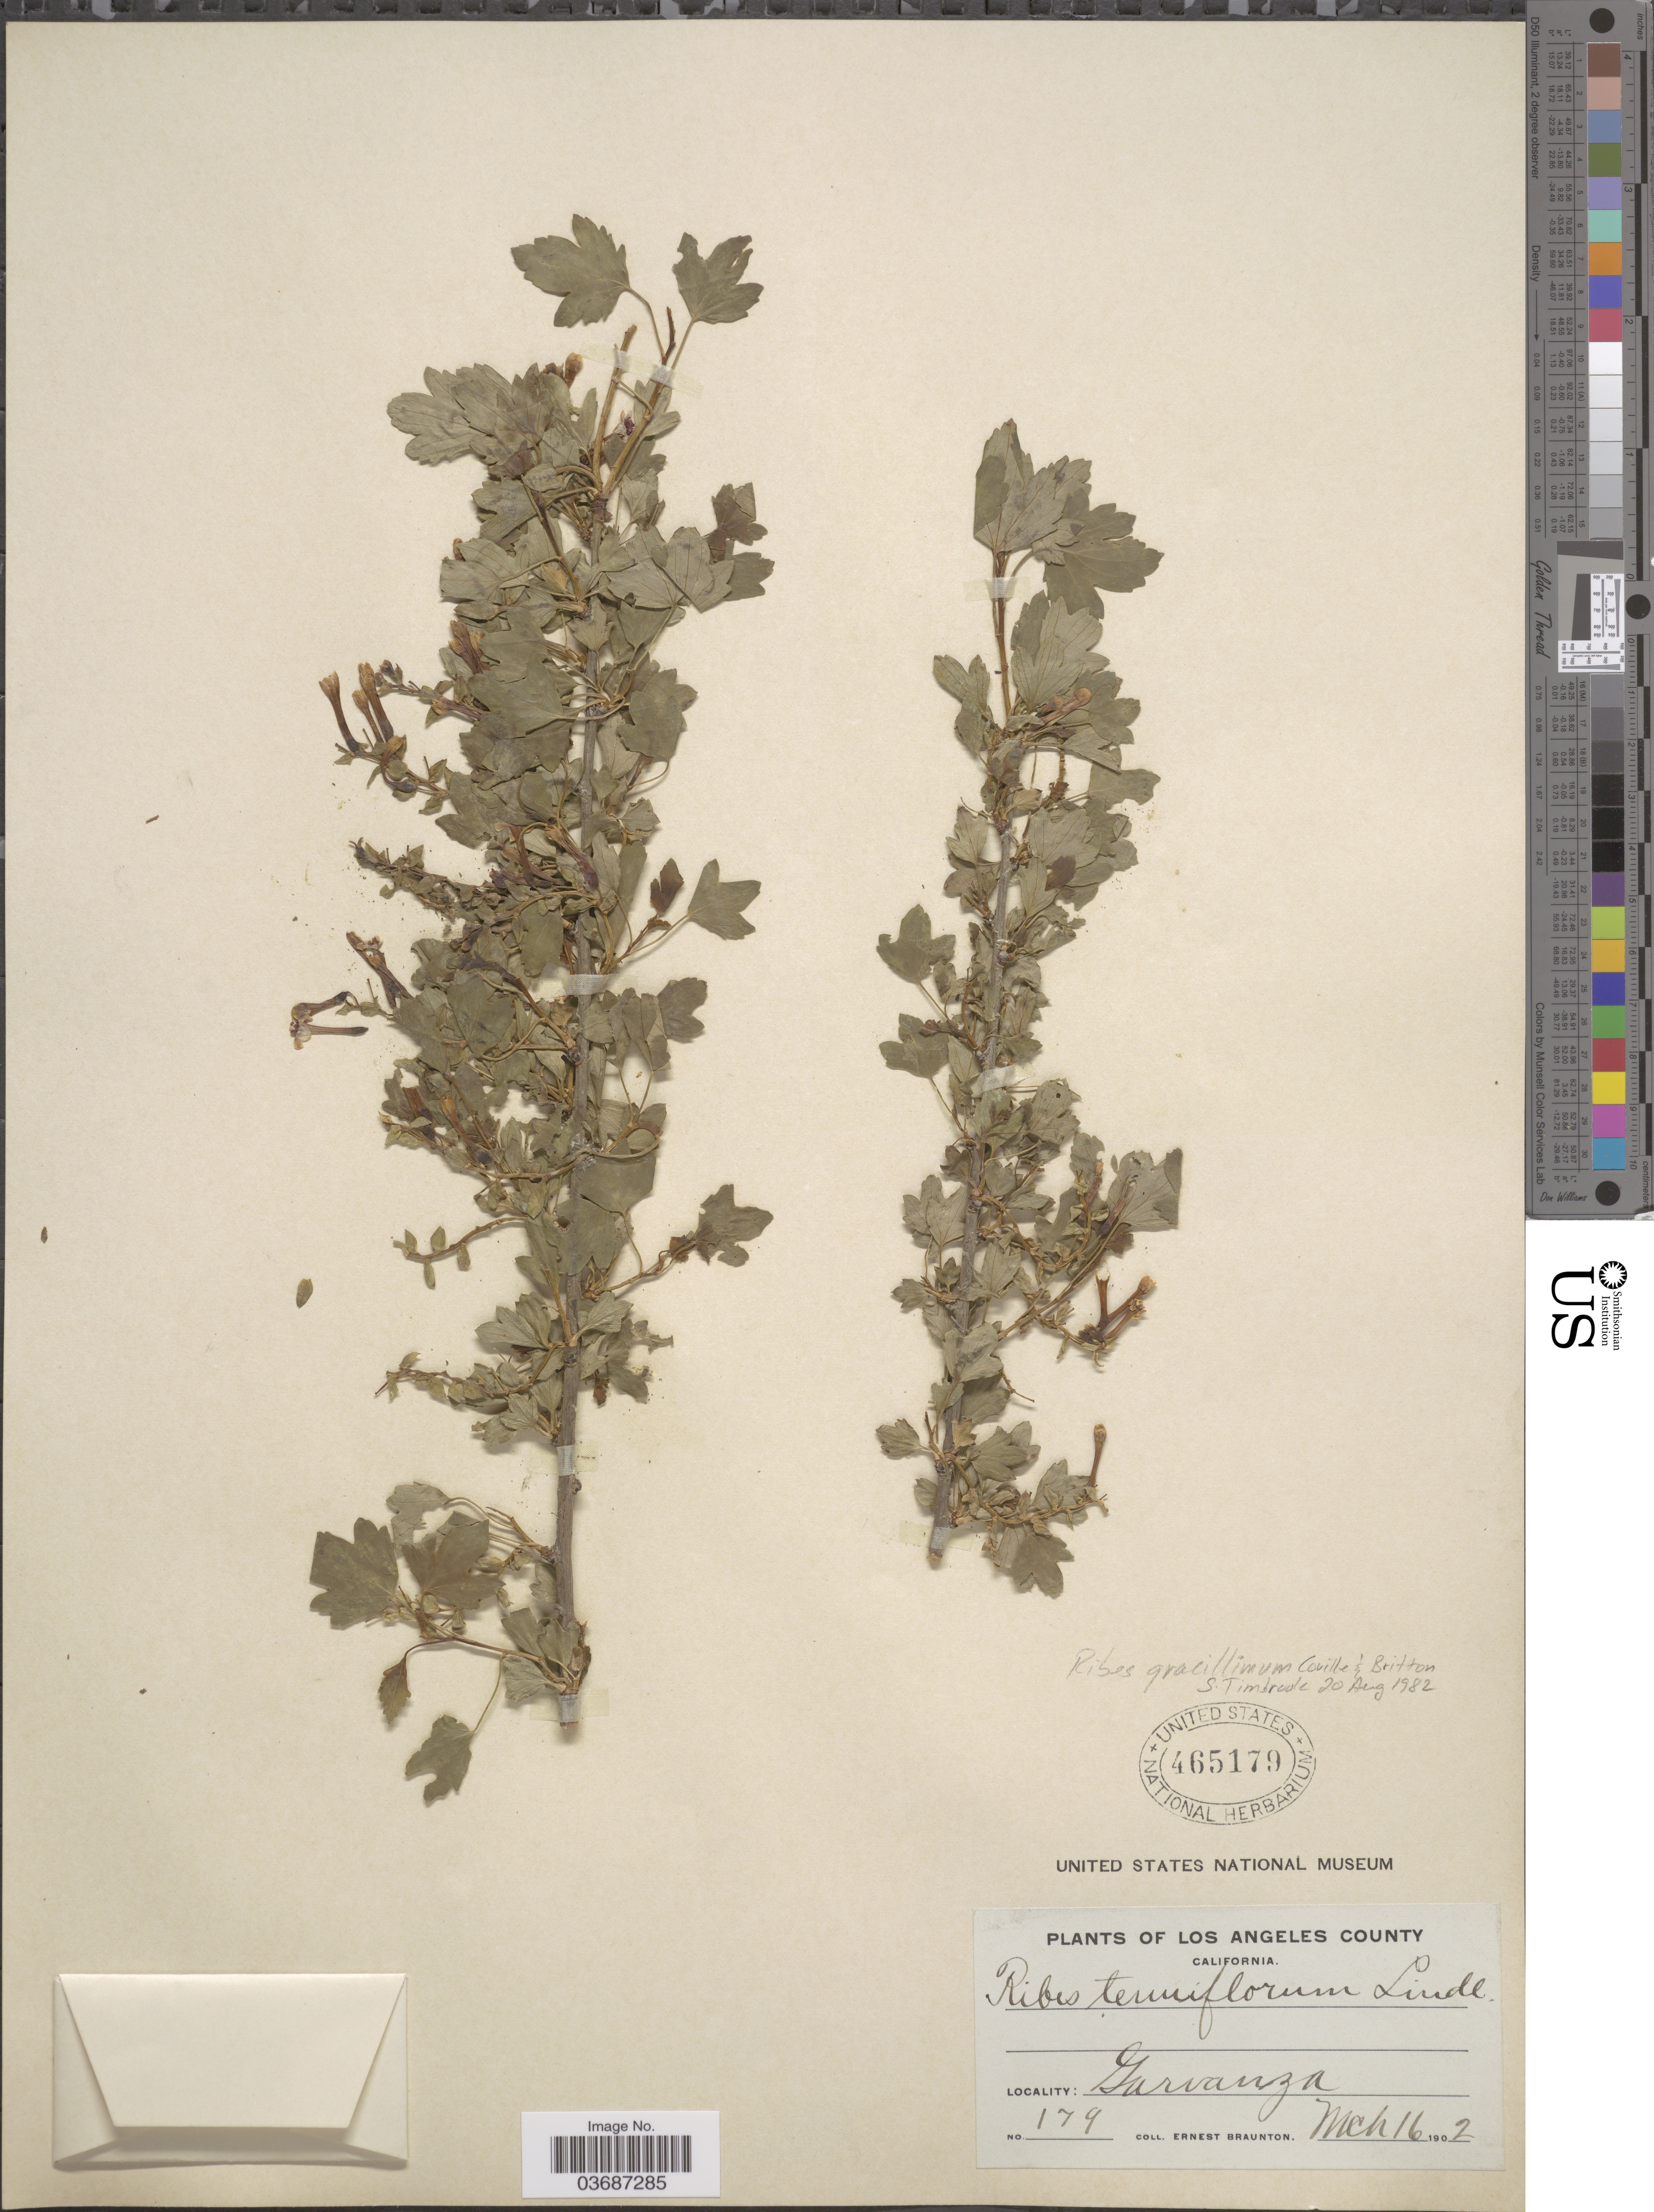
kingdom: Plantae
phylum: Tracheophyta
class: Magnoliopsida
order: Saxifragales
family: Grossulariaceae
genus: Ribes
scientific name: Ribes gracillimum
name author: Coville & Britton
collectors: E. Braunton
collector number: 179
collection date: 1902-03-16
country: United States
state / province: California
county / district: Los Angeles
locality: Los Angeles County. Gurvanza.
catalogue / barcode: US 465179